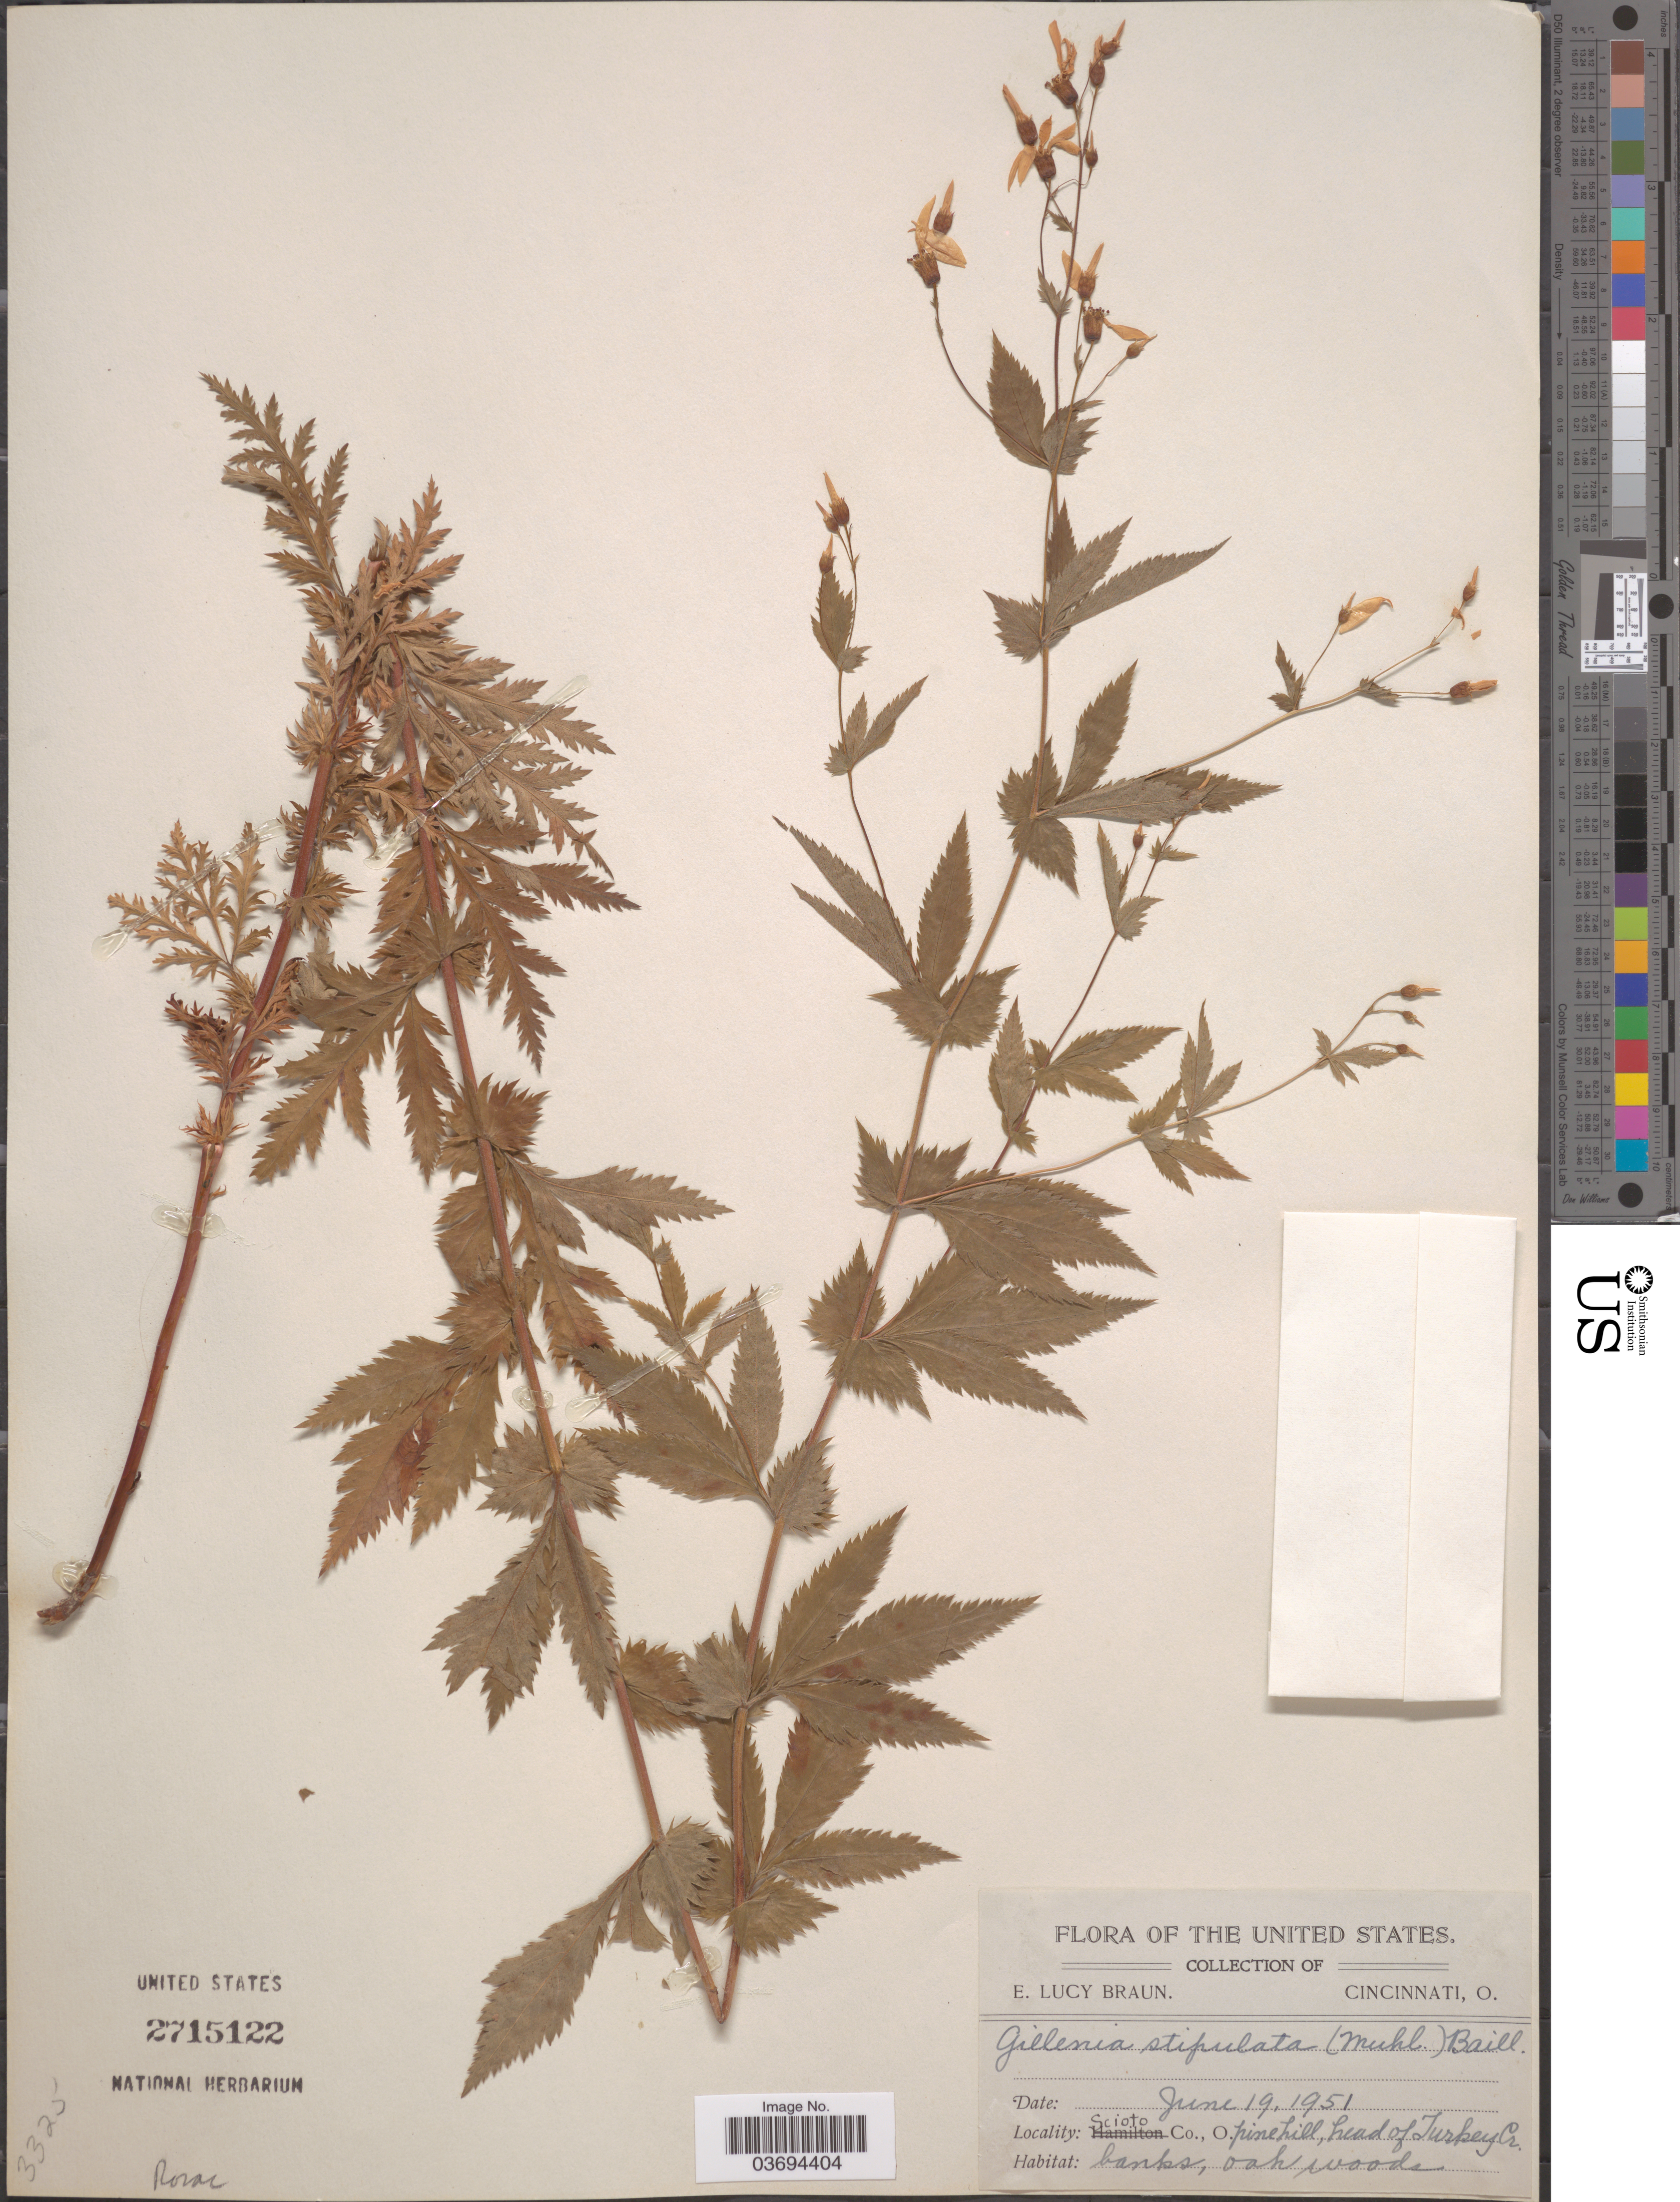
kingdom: Plantae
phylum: Tracheophyta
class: Magnoliopsida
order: Rosales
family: Rosaceae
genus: Gillenia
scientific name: Gillenia stipulata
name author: (Muhl. ex Willd.) Nutt.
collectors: E. L. Braun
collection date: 1951-06-19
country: United States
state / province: Ohio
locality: Scioto Co. Pine hill, head of Turkey Cr.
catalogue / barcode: US 2715122